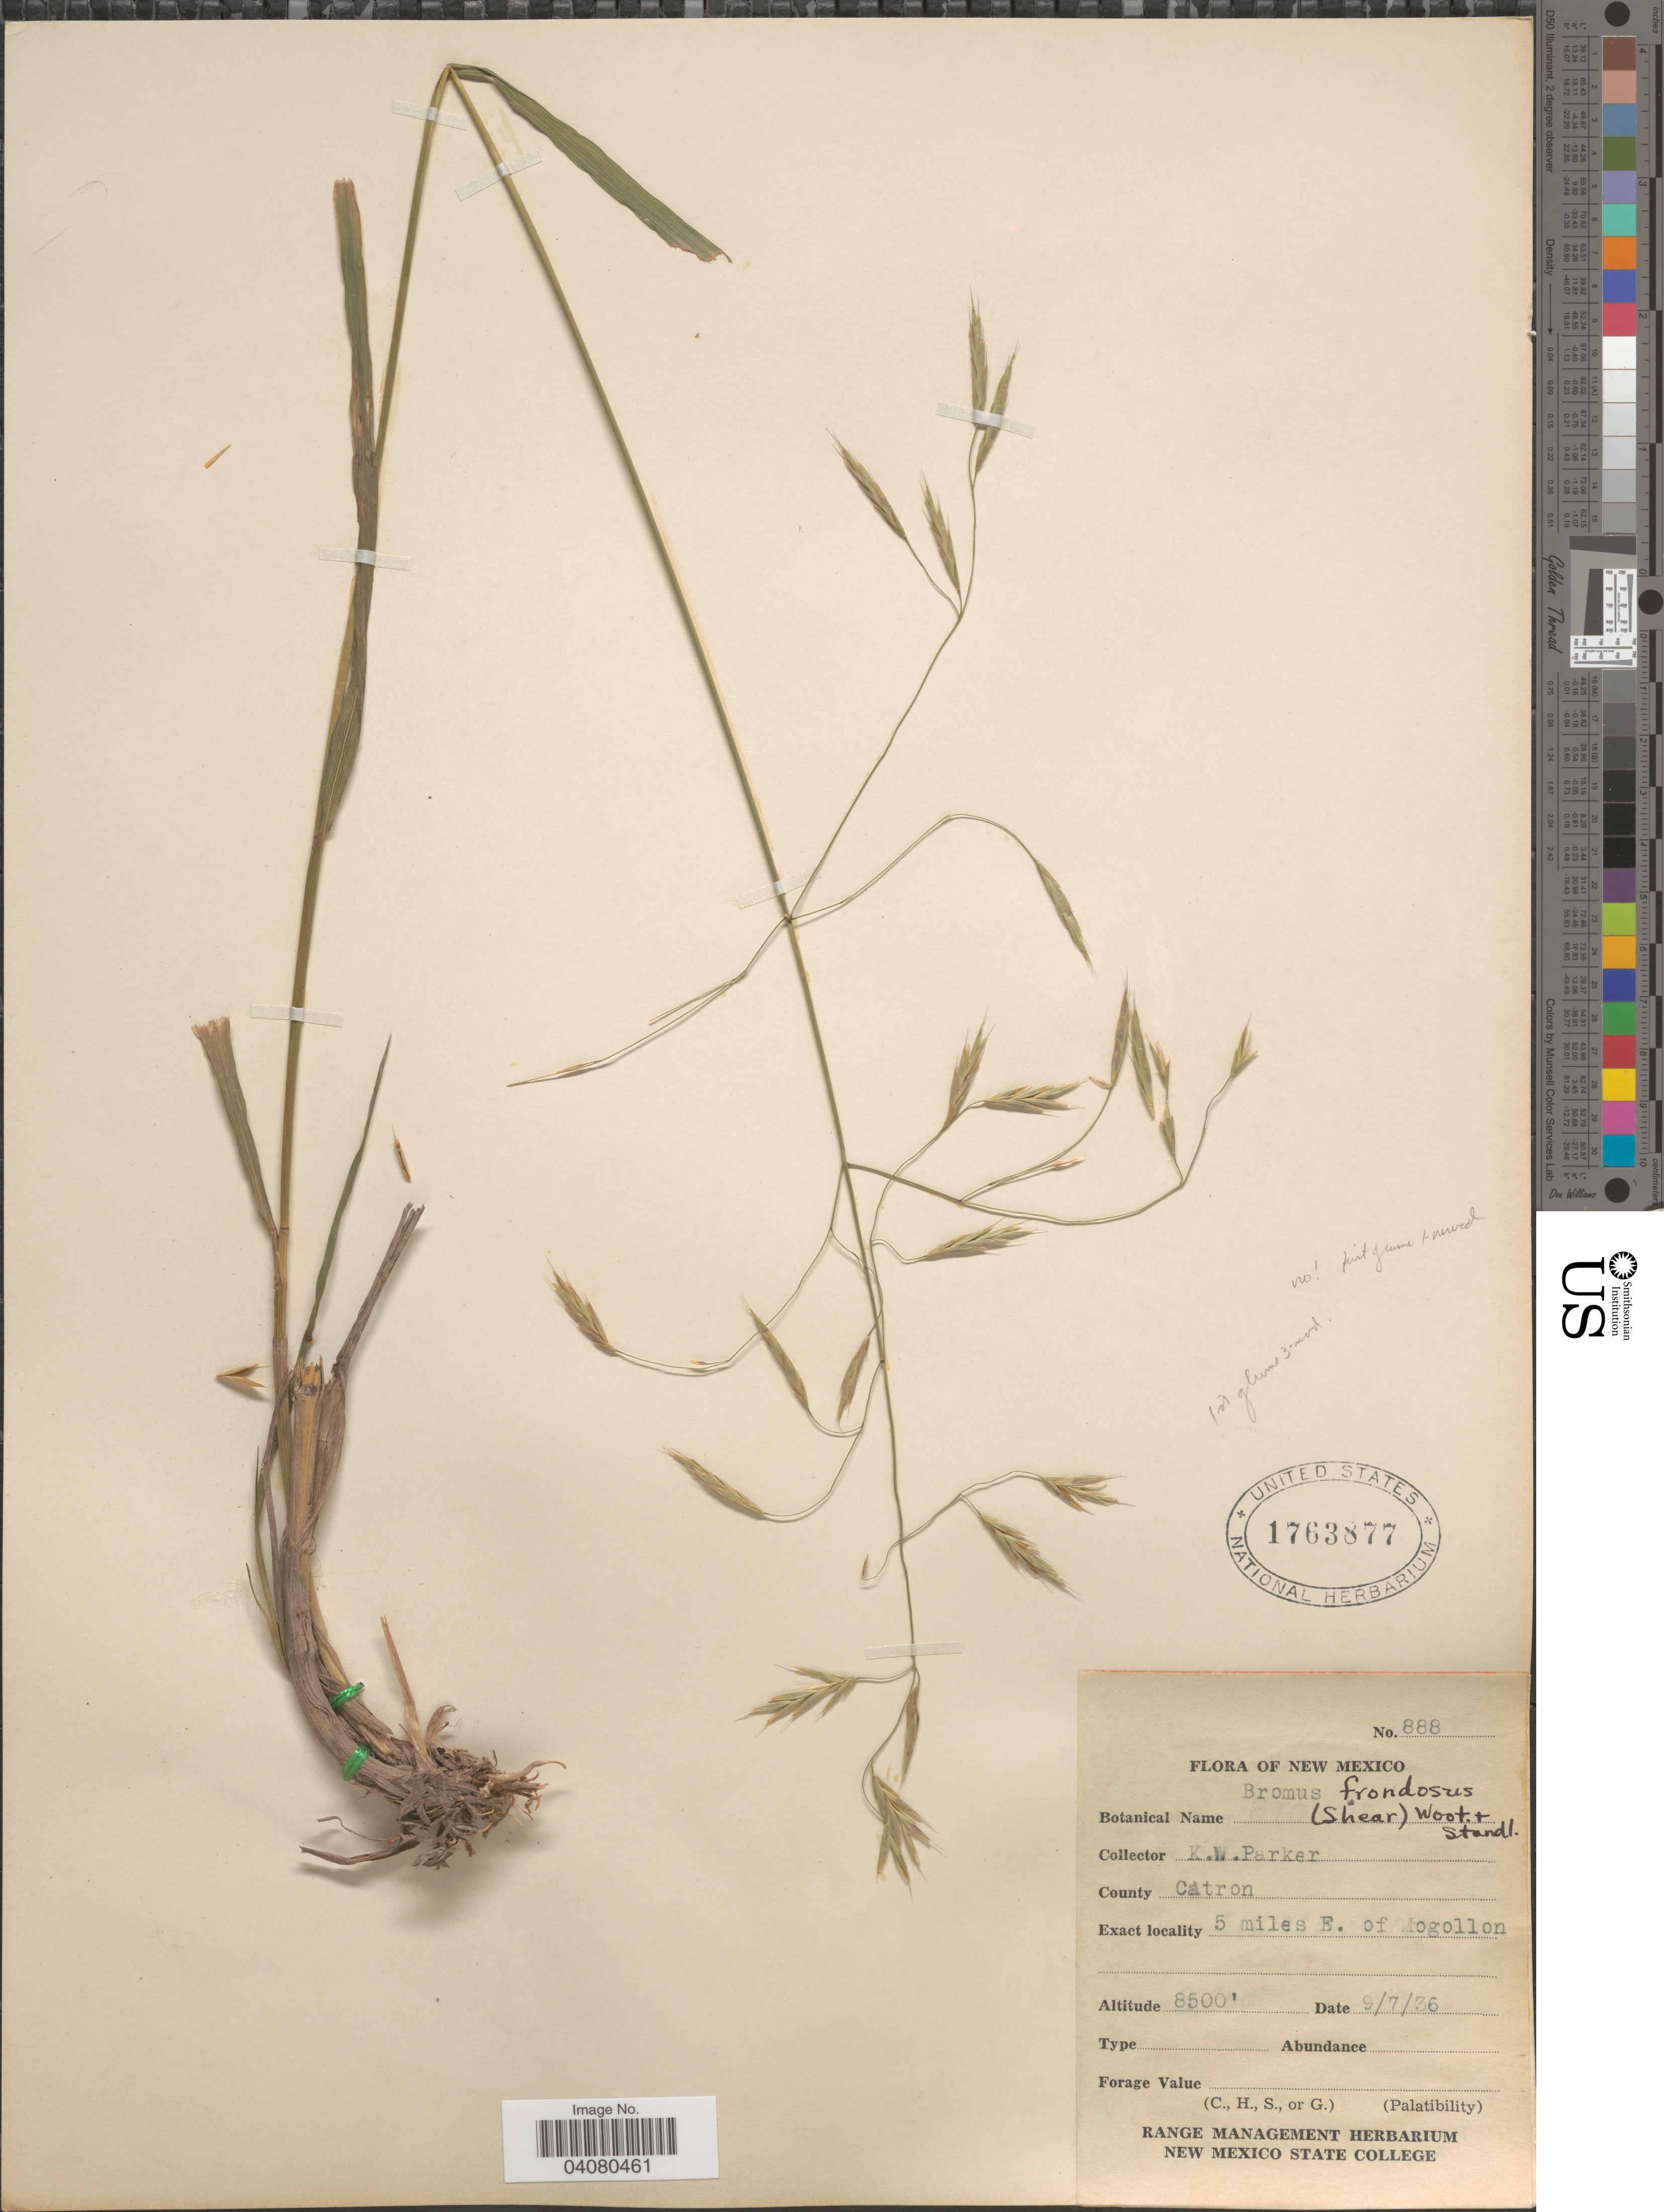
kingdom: Plantae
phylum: Tracheophyta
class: Liliopsida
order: Poales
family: Poaceae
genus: Bromus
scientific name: Bromus anomalus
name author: Rupr. ex E. Fourn.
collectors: K. Parker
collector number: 888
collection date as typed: Transcribed d/m/y: 7/9/36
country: United States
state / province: New Mexico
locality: County Catron. 5 miles E. of Mogollon.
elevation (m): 2591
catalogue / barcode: US 1763877